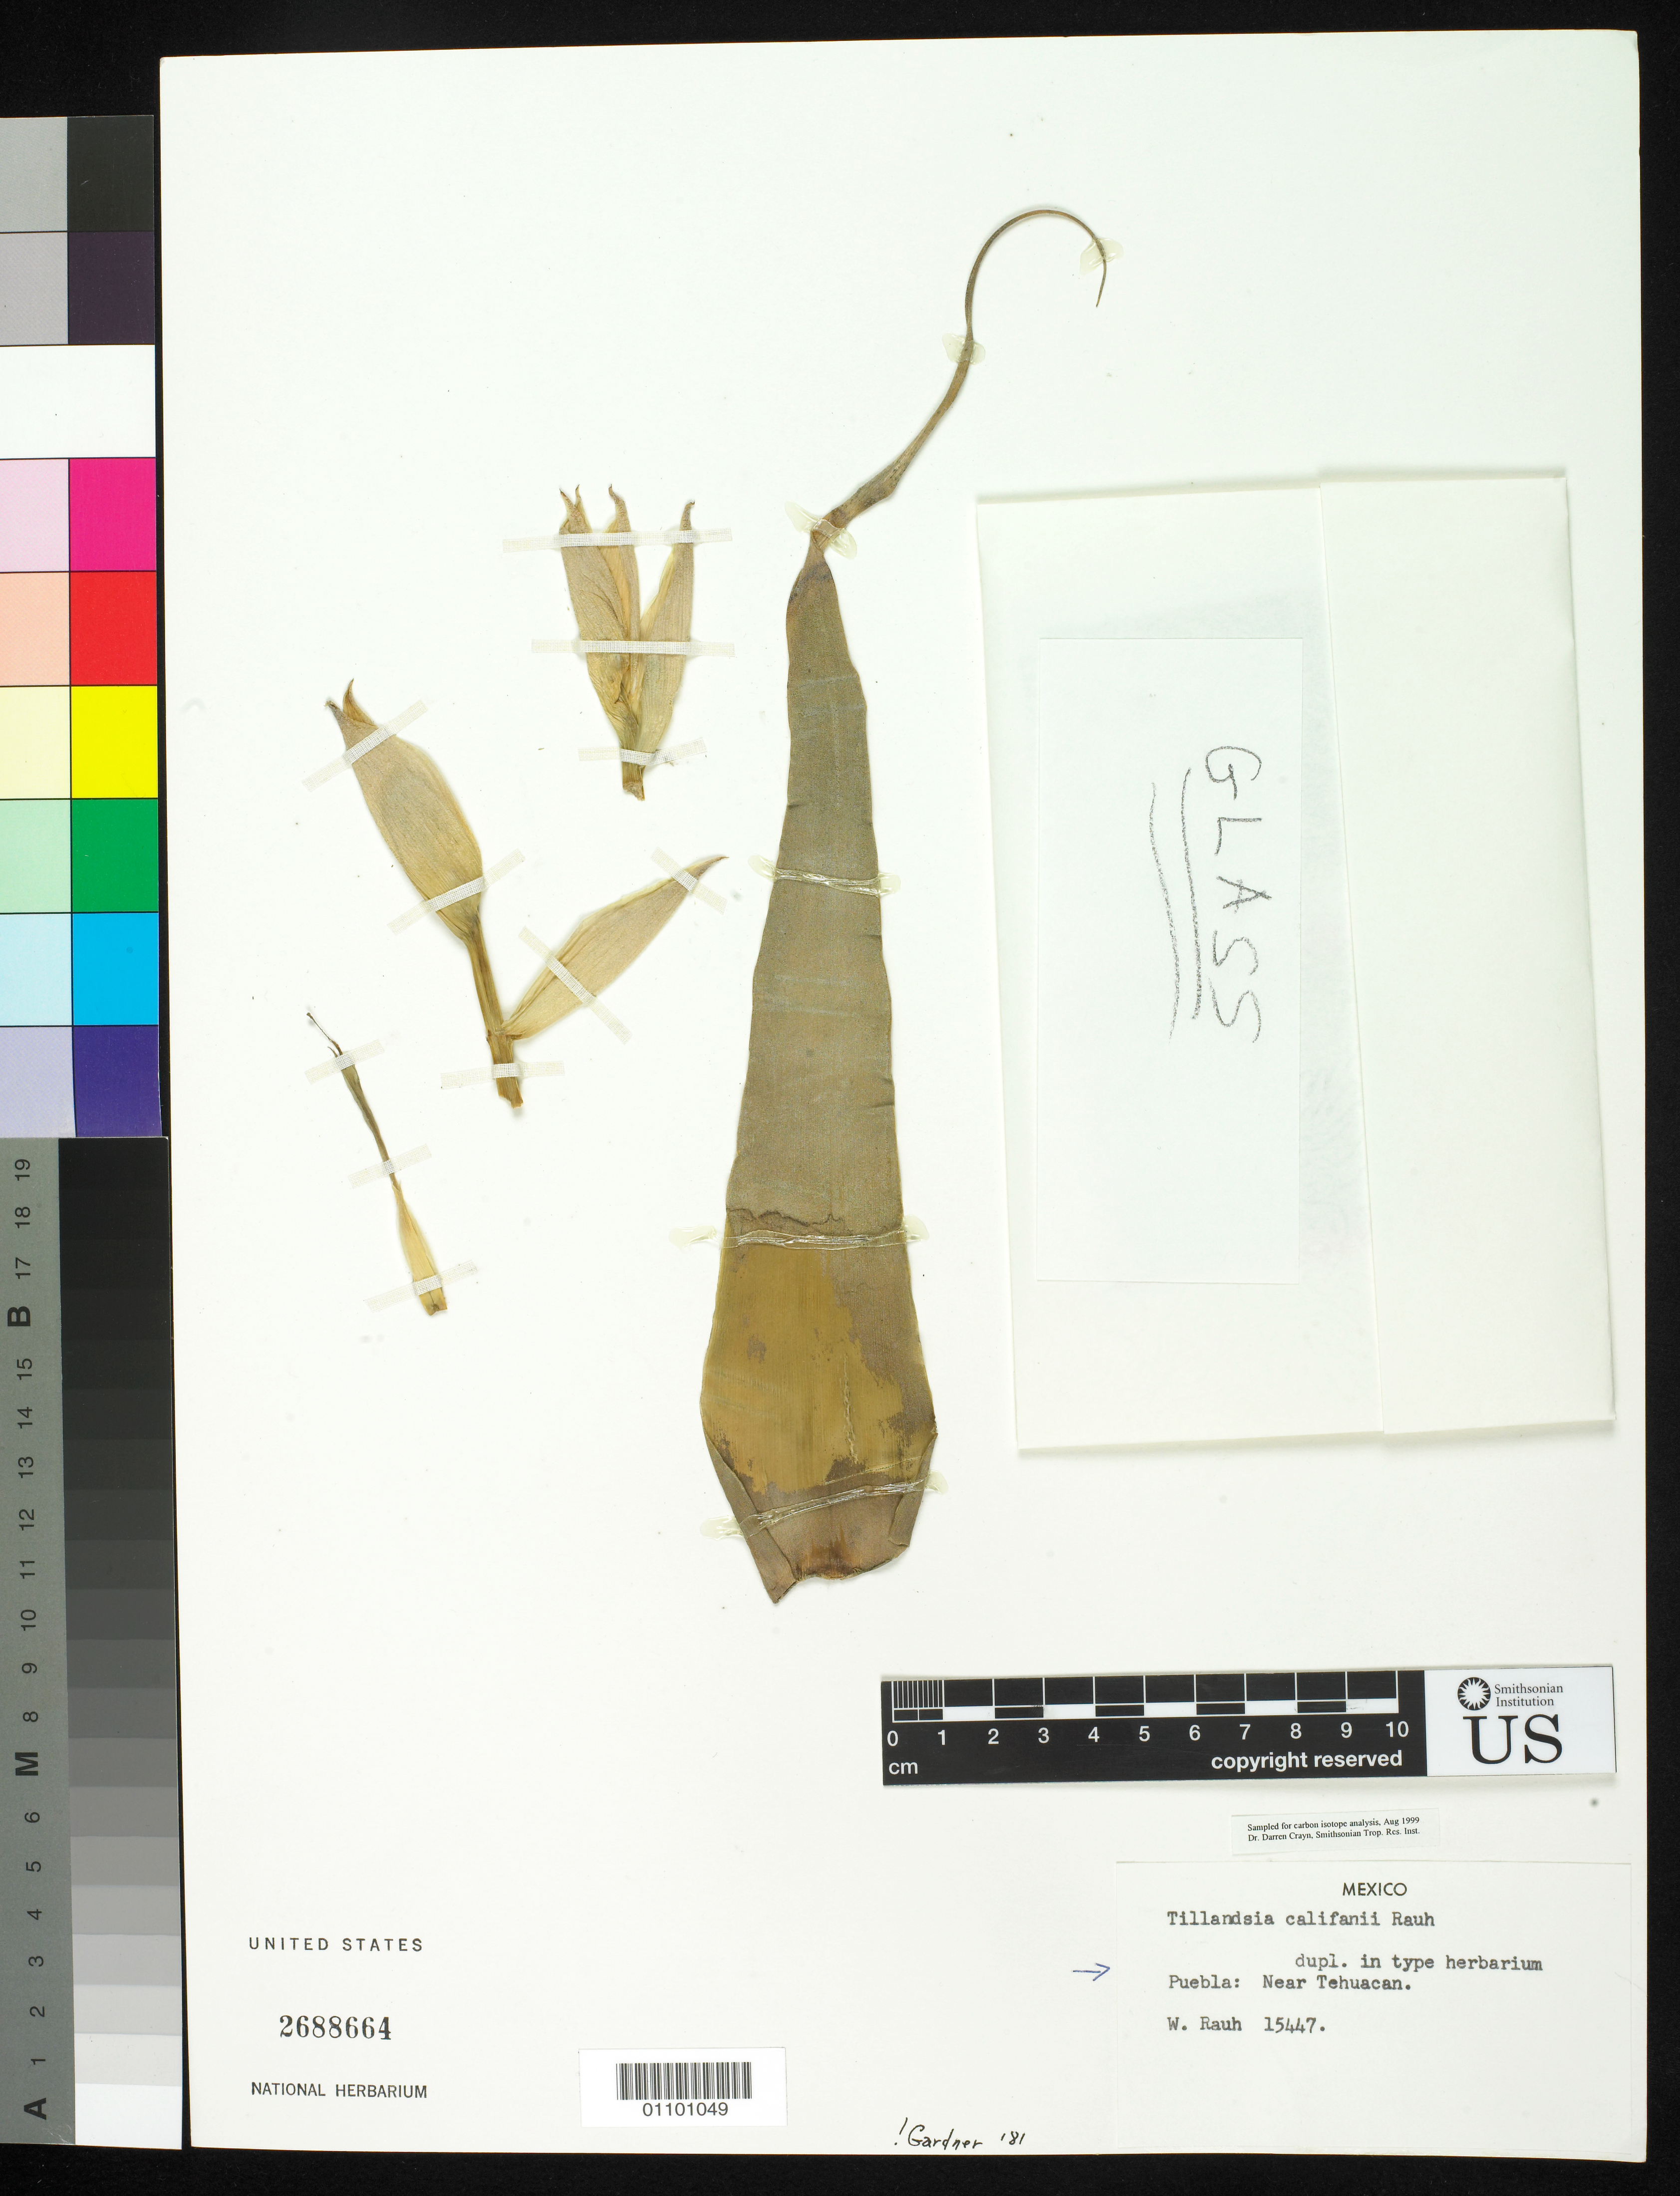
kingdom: Plantae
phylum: Tracheophyta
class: Liliopsida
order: Poales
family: Bromeliaceae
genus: Tillandsia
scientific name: Tillandsia califanii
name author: Rauh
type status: Possible Isotype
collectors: W. Rauh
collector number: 15447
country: Mexico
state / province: Puebla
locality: Near Tehuacan.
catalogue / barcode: US 2688664